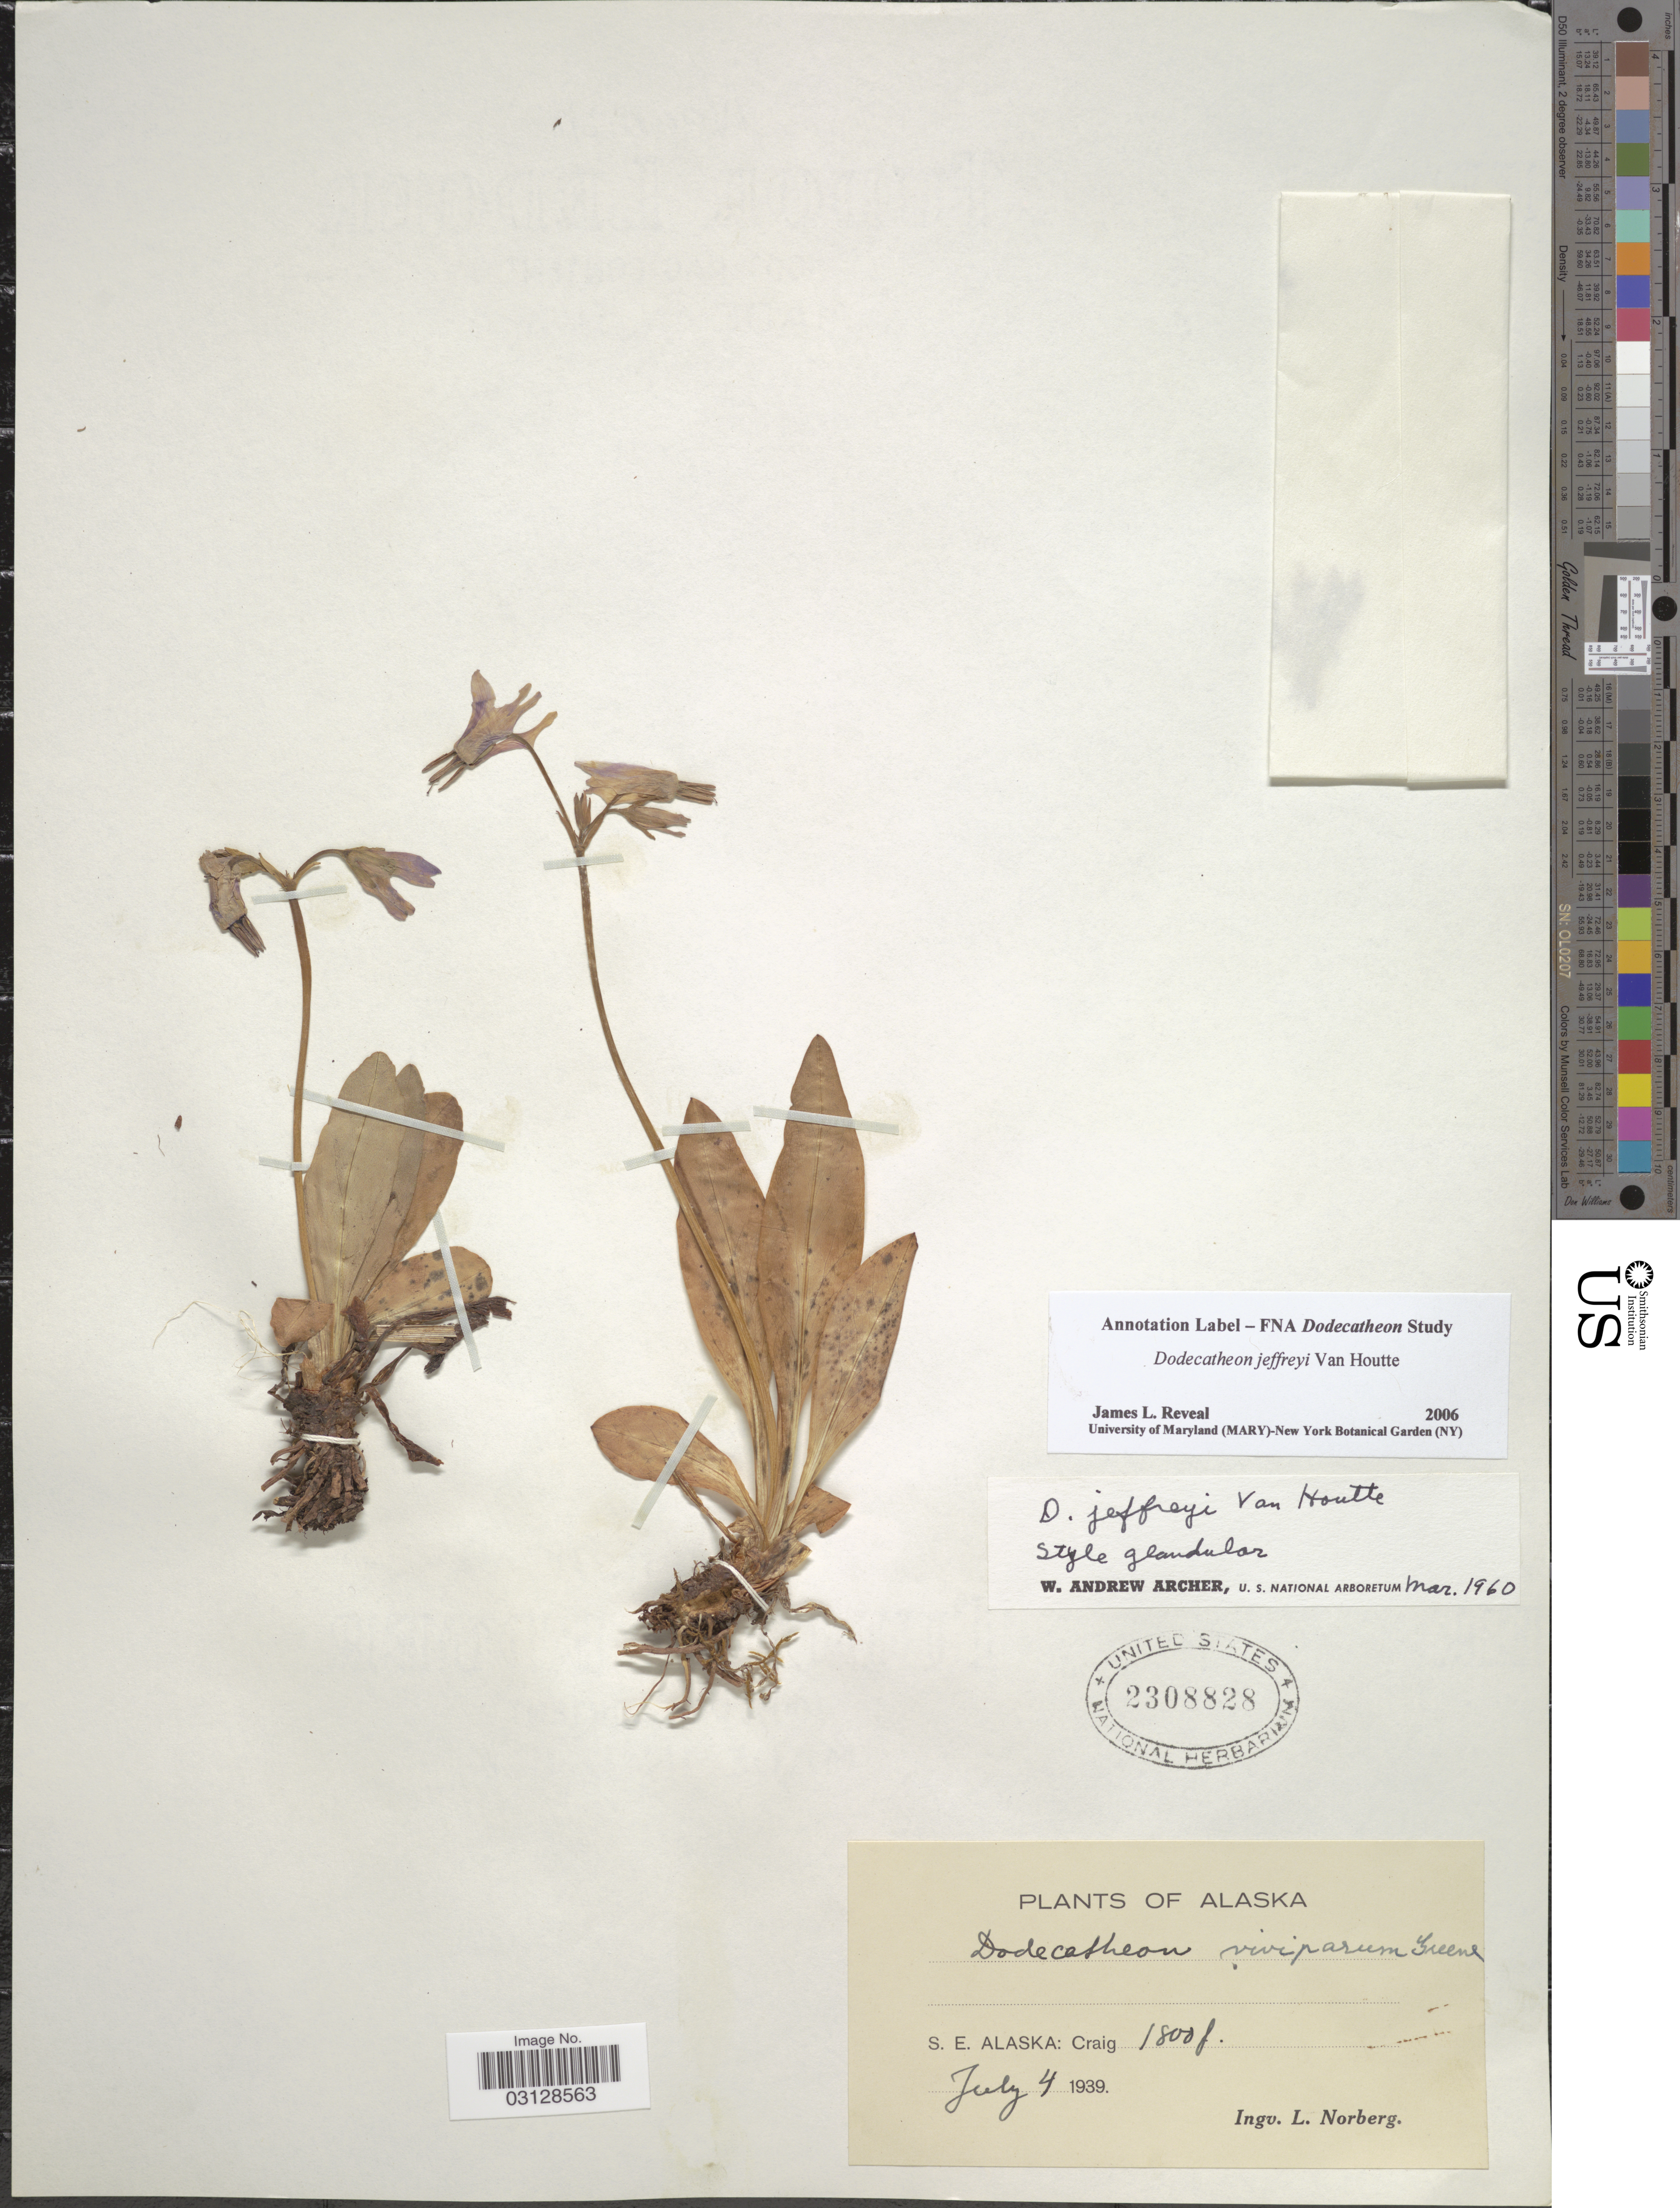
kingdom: Plantae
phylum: Tracheophyta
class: Magnoliopsida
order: Ericales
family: Primulaceae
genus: Dodecatheon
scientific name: Dodecatheon jeffreyi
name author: Van Houtte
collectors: I. Norberg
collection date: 1939-07-04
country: United States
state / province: Alaska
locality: S. E. Alaska: Craig.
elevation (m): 549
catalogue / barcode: US 2308828